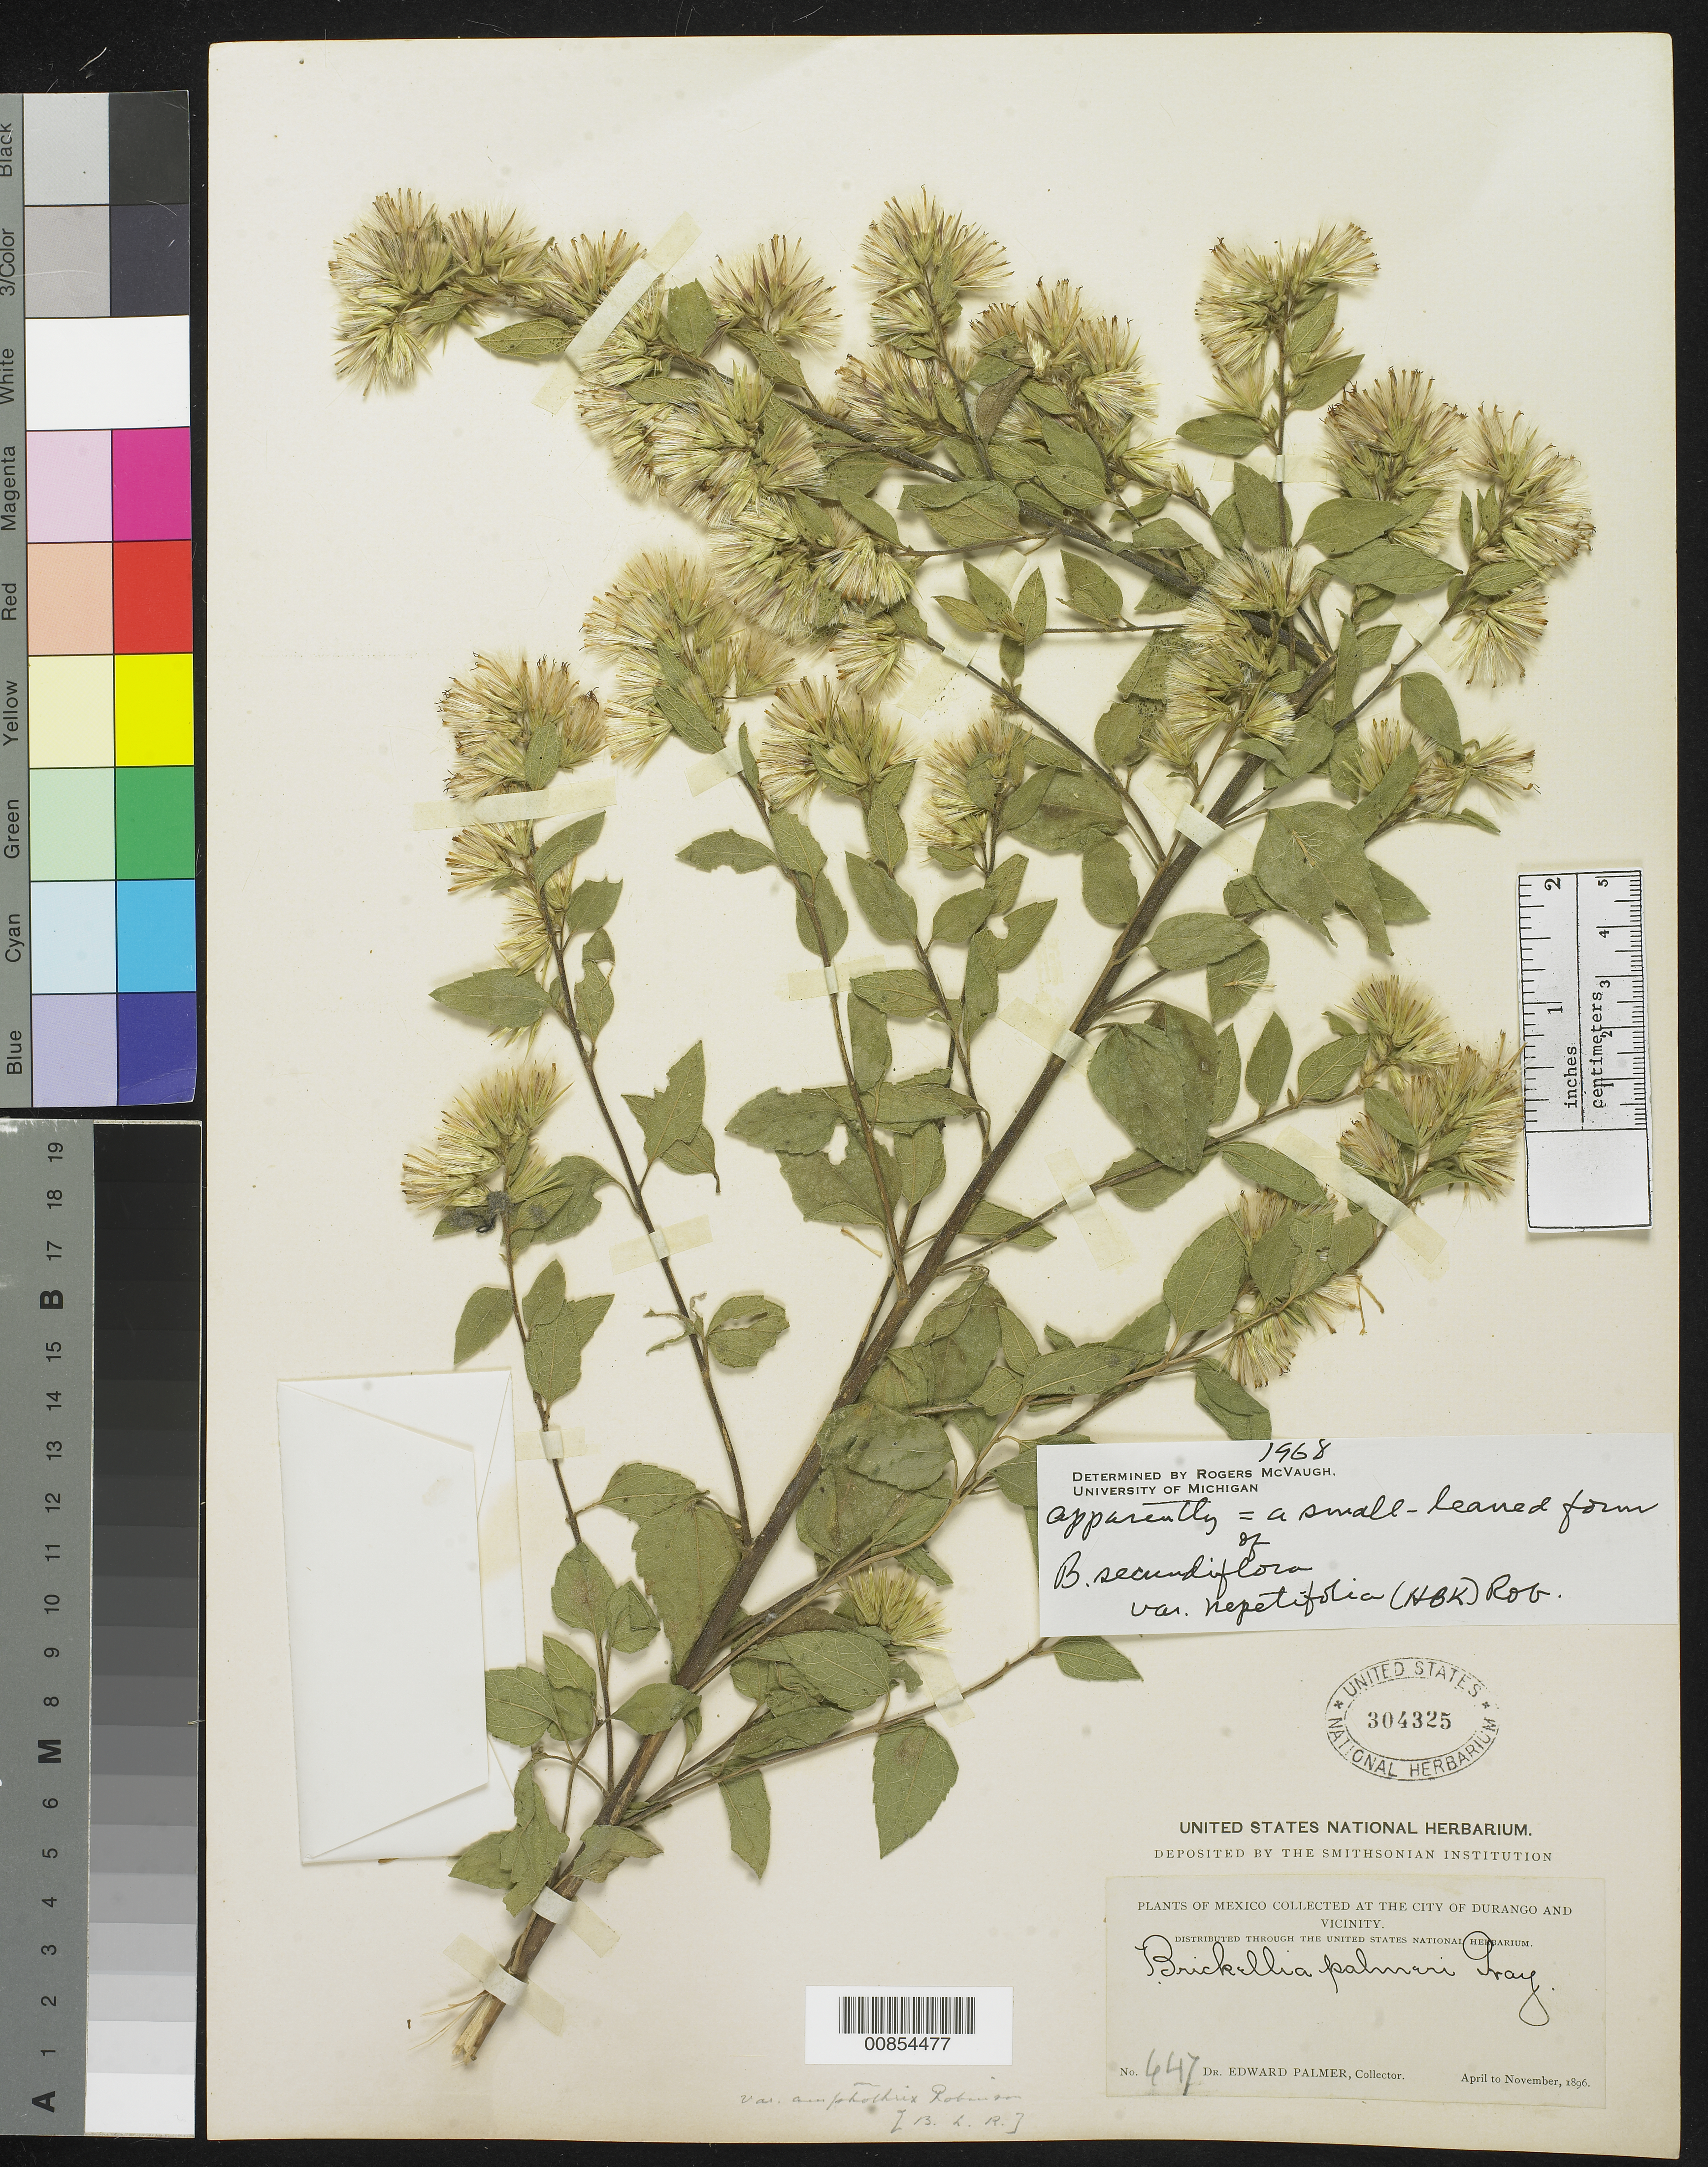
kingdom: Plantae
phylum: Tracheophyta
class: Magnoliopsida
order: Asterales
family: Asteraceae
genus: Brickellia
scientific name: Brickellia secundiflora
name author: (Lag.) A. Gray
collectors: E. Palmer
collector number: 447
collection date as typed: Apr 1896 to -- Nov 1896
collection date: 1896-04/1896-11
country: Mexico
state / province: Durango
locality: City of Durango and vicinity.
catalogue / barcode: US 304325